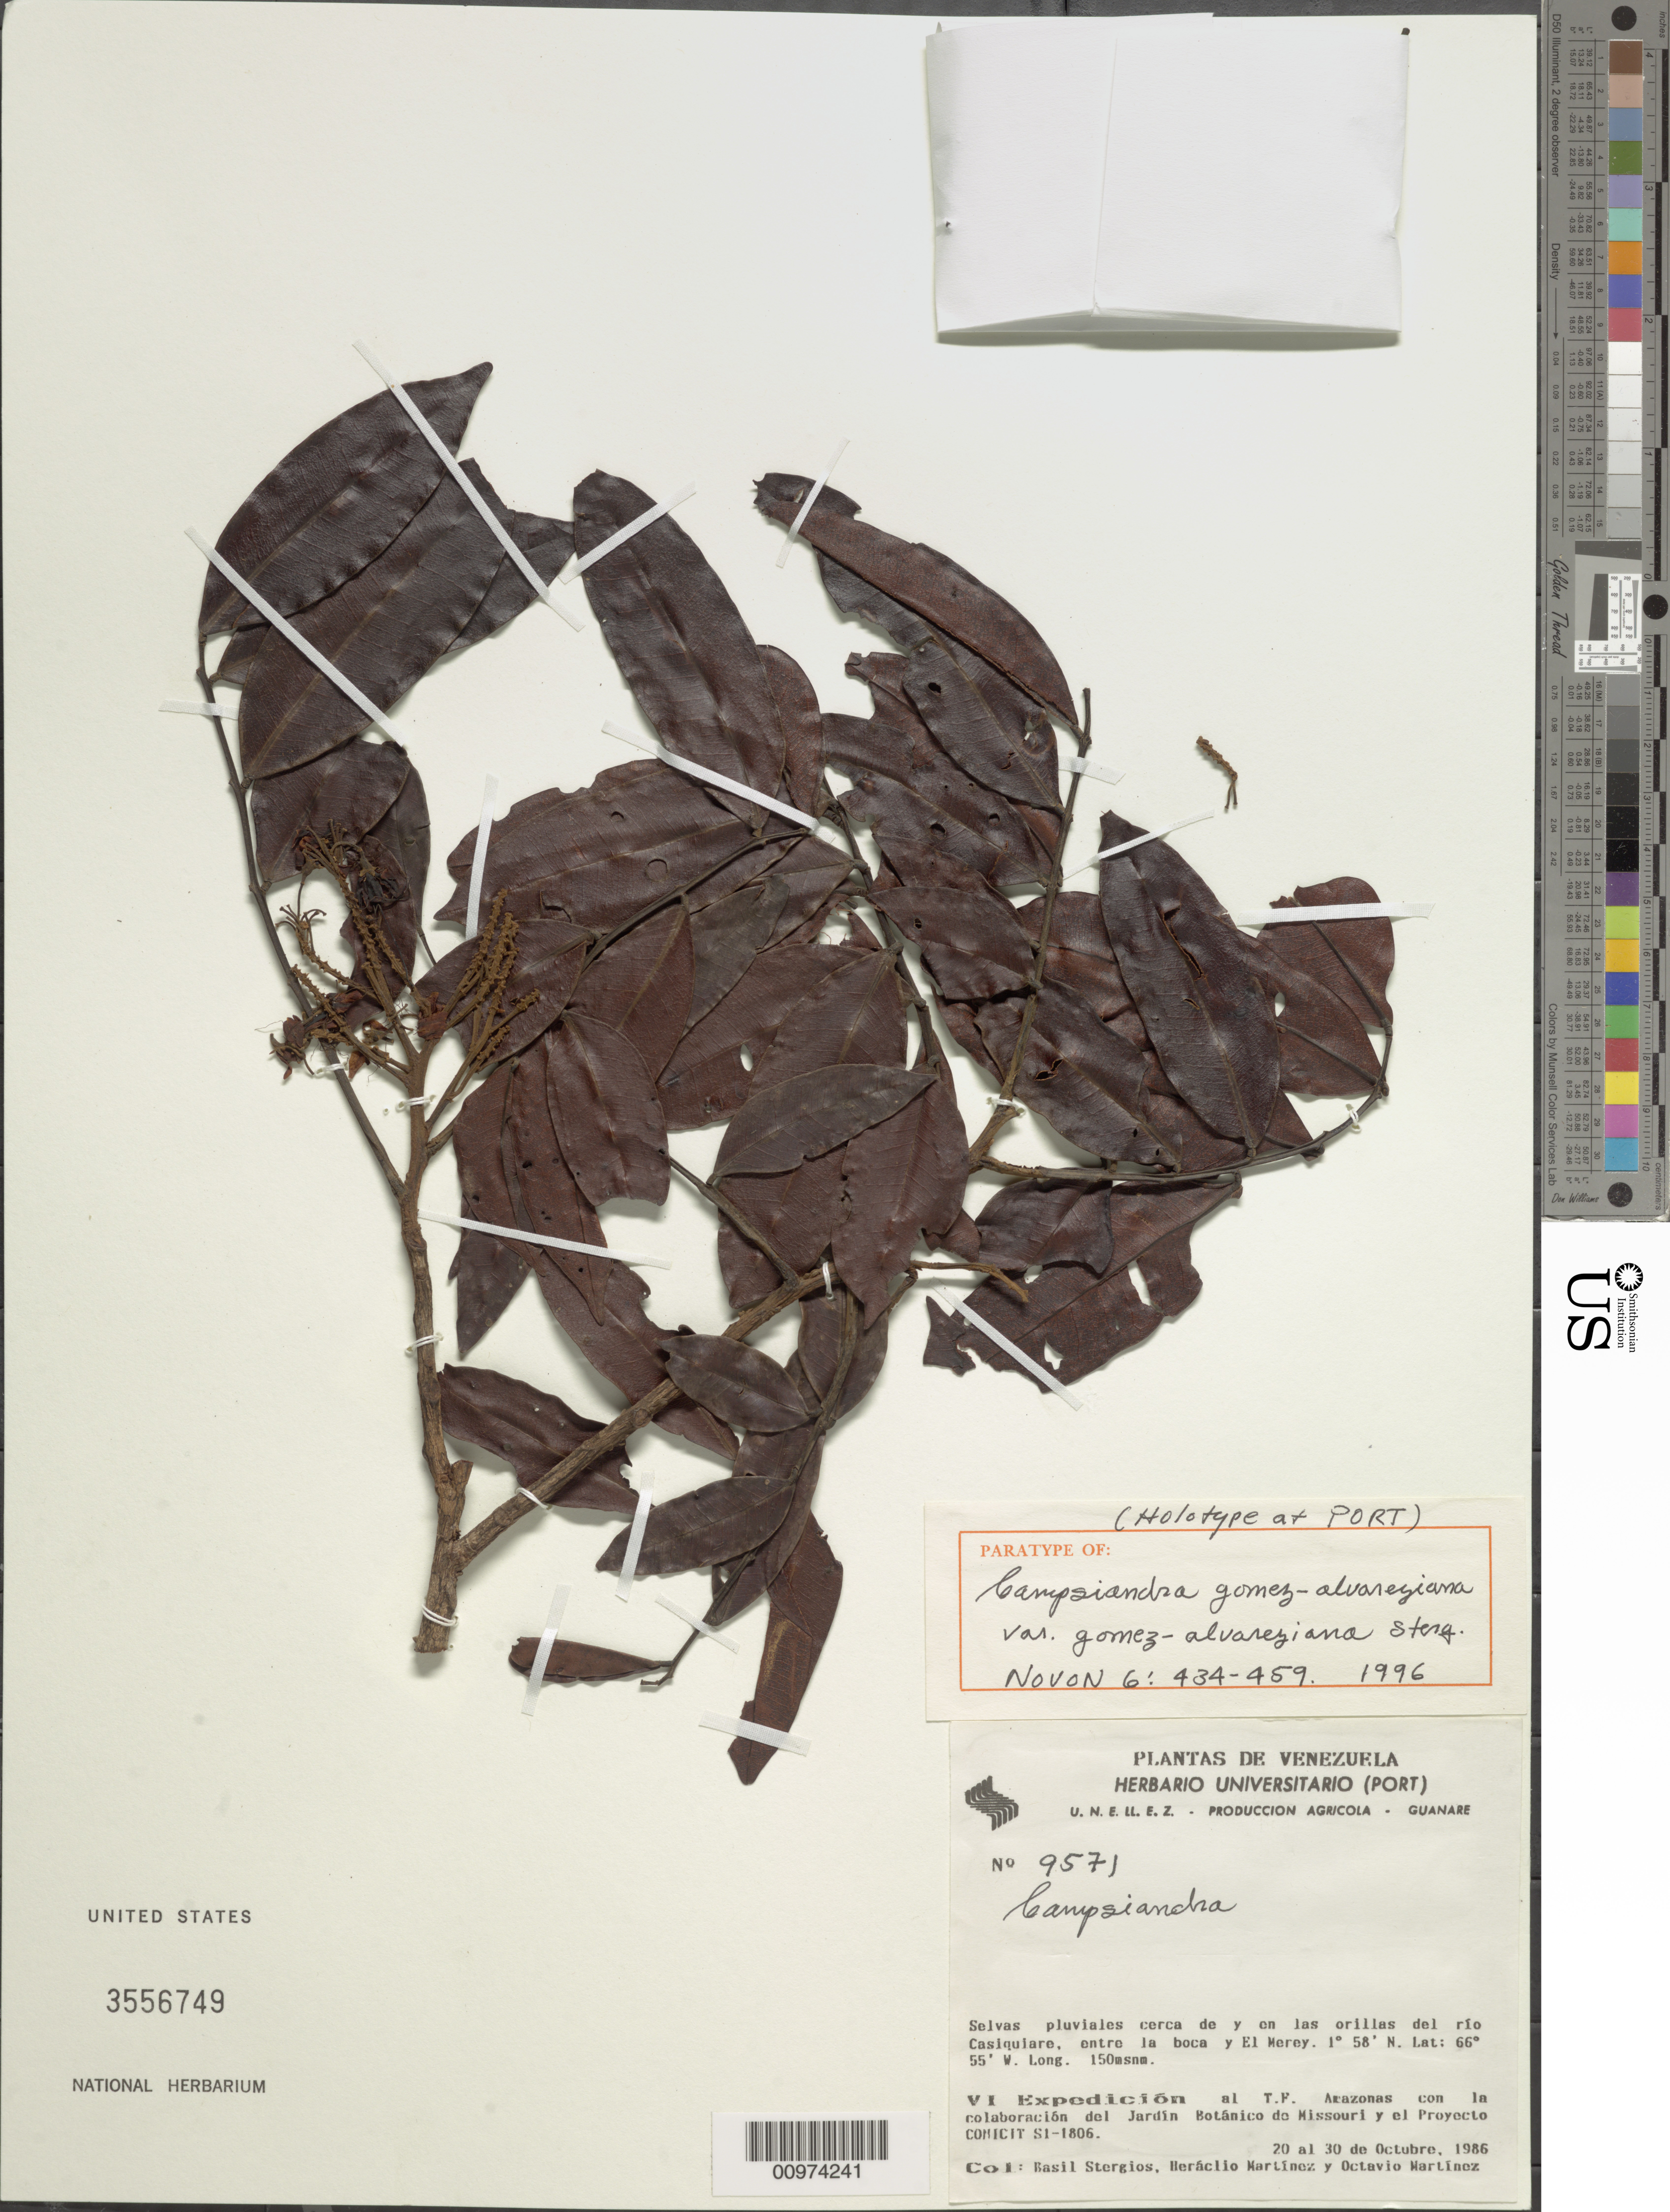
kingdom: Plantae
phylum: Tracheophyta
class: Magnoliopsida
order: Fabales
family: Fabaceae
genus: Campsiandra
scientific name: Campsiandra gomez-alvareziana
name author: Stergios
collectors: B. G. Stergios, H. Martinez & O. Martínez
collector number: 9571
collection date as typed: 20-Oct-86 to 30-Oct-86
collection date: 1986-10-20/1986-10-30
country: Venezuela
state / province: Amazonas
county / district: Río Negro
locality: Río Casiquiare, entre la boca y el Merey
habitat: Selvas pluviales cerca y a las orillas del río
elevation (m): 150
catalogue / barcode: US 3556749